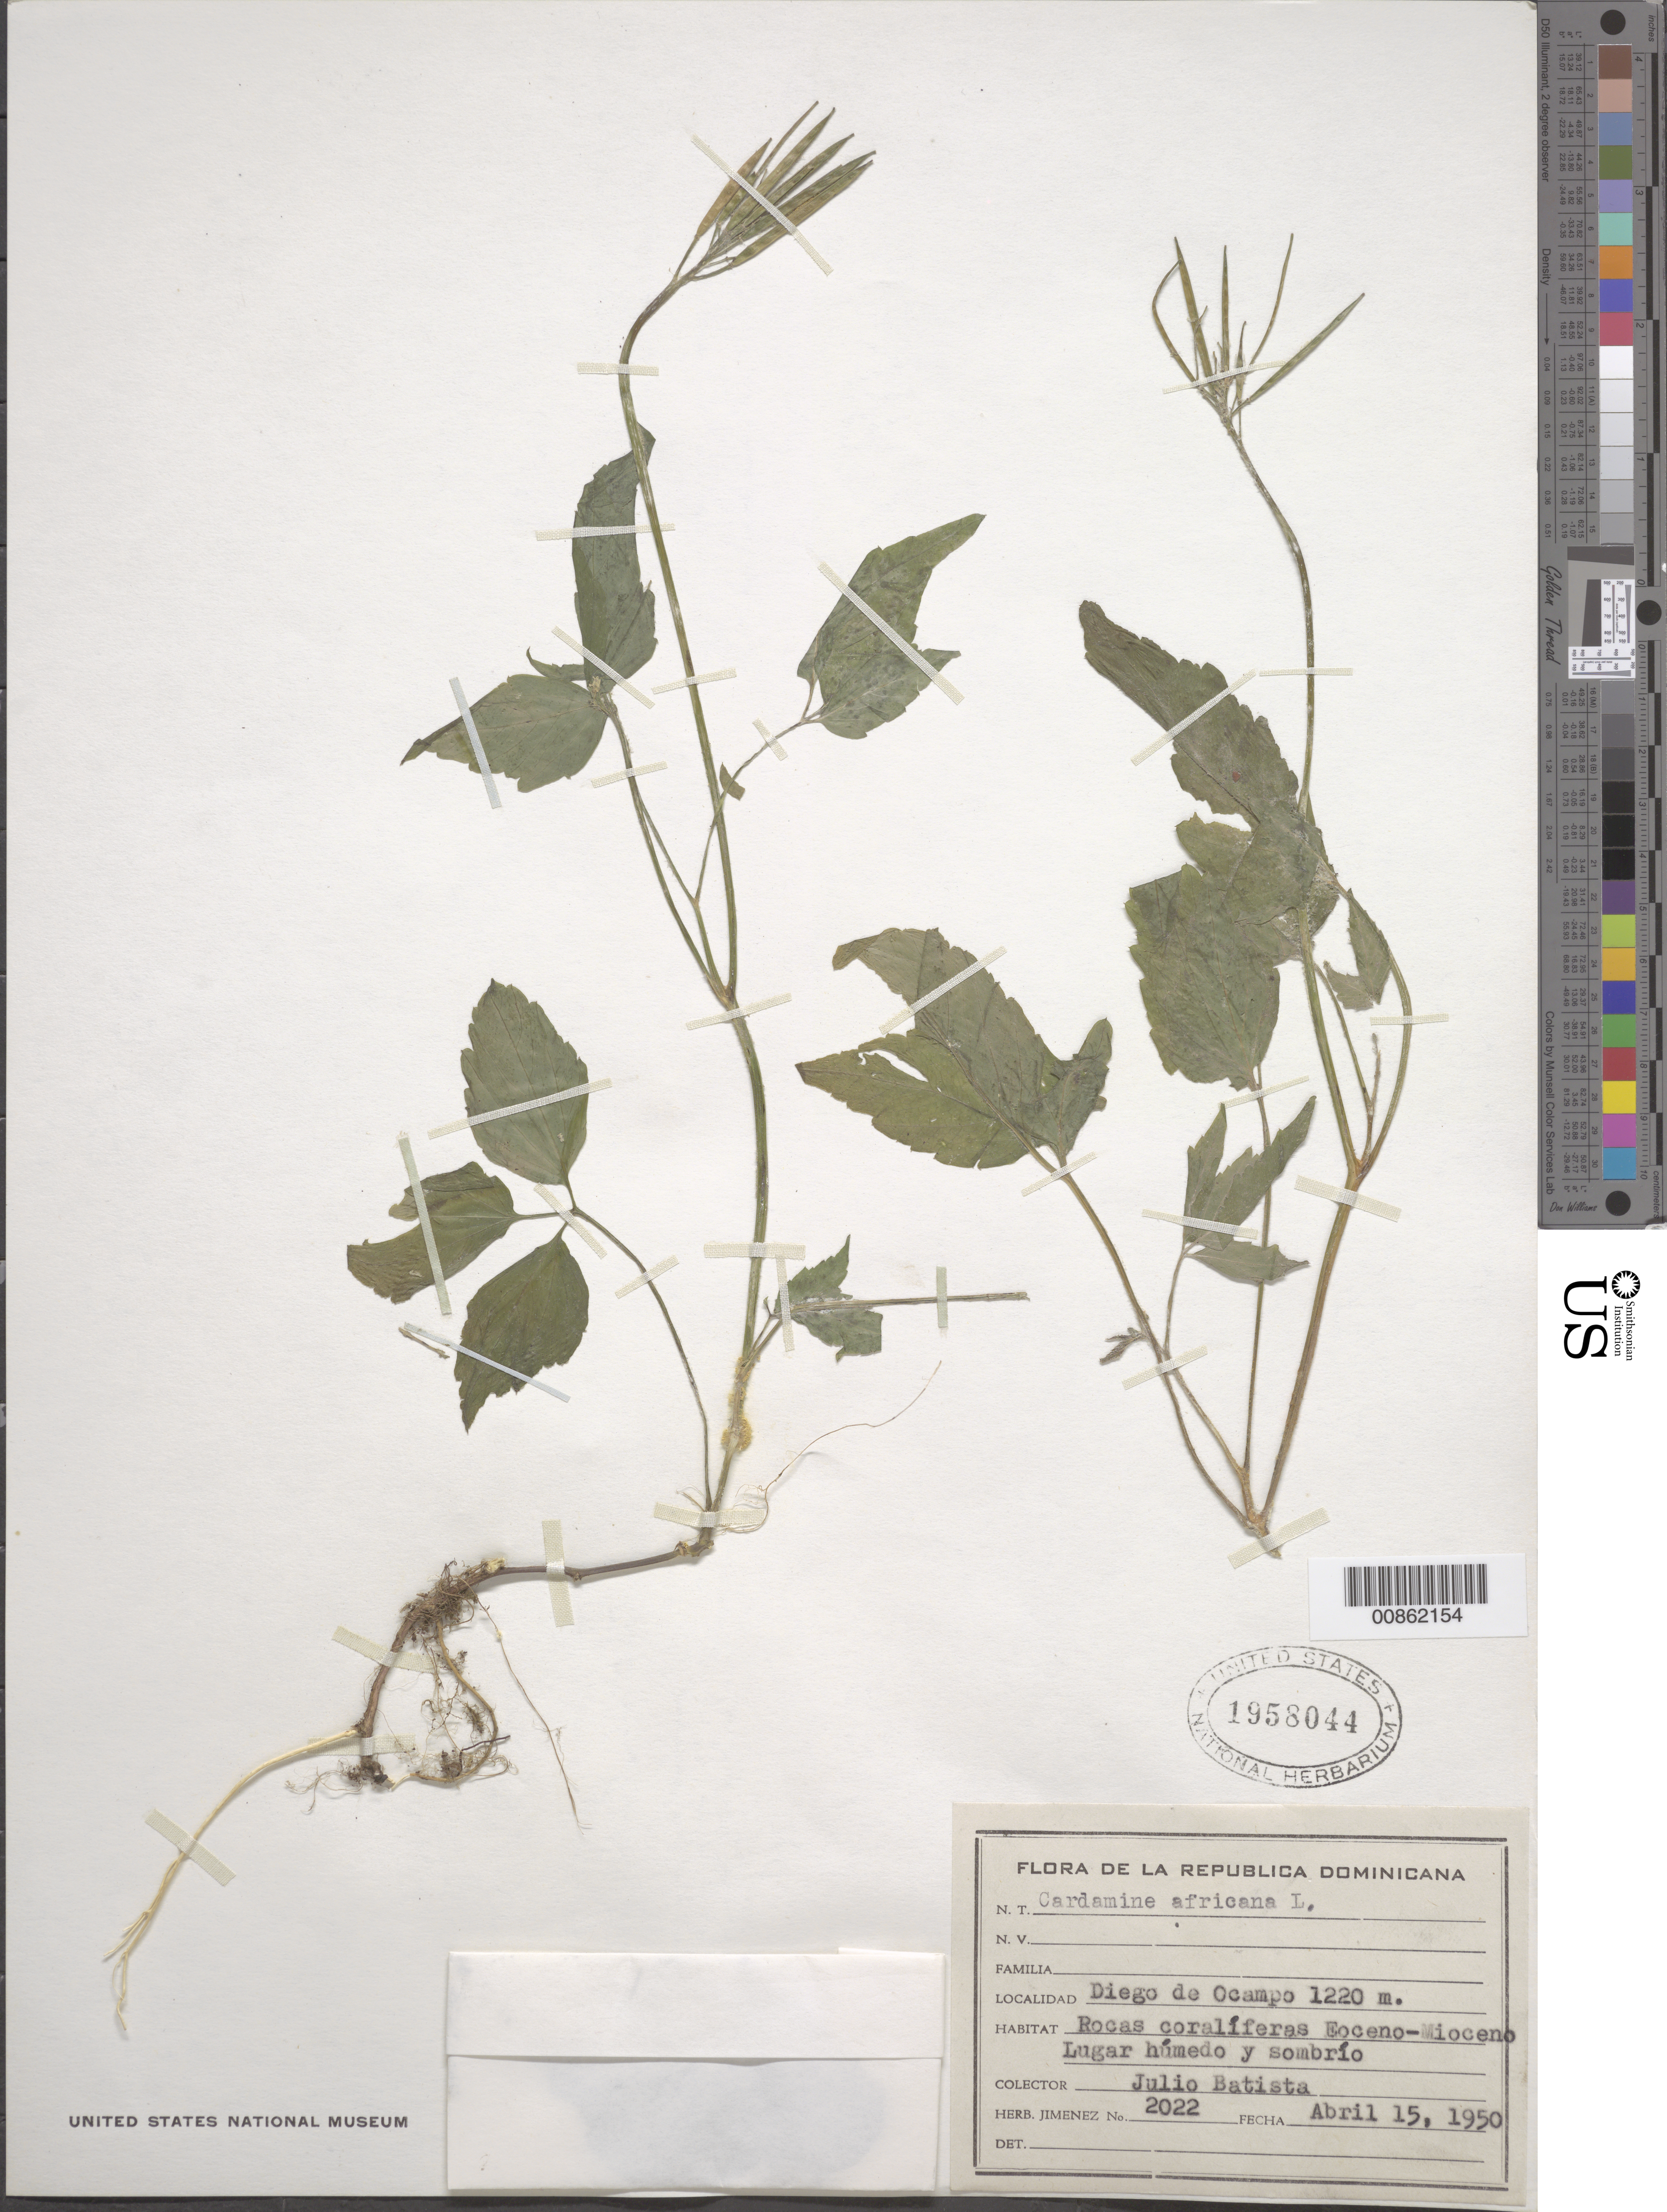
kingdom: Plantae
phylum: Tracheophyta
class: Magnoliopsida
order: Brassicales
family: Brassicaceae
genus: Cardamine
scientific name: Cardamine africana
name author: L.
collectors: J. Batista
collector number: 2022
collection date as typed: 15 Apr 1950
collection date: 1950-04-15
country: Dominican Republic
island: Hispaniola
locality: Diego de Ocampo.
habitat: Rocas coralíferas Eoceno-Mioceno. Lugar húmedo y sombrío.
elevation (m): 1220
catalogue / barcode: US 1958044